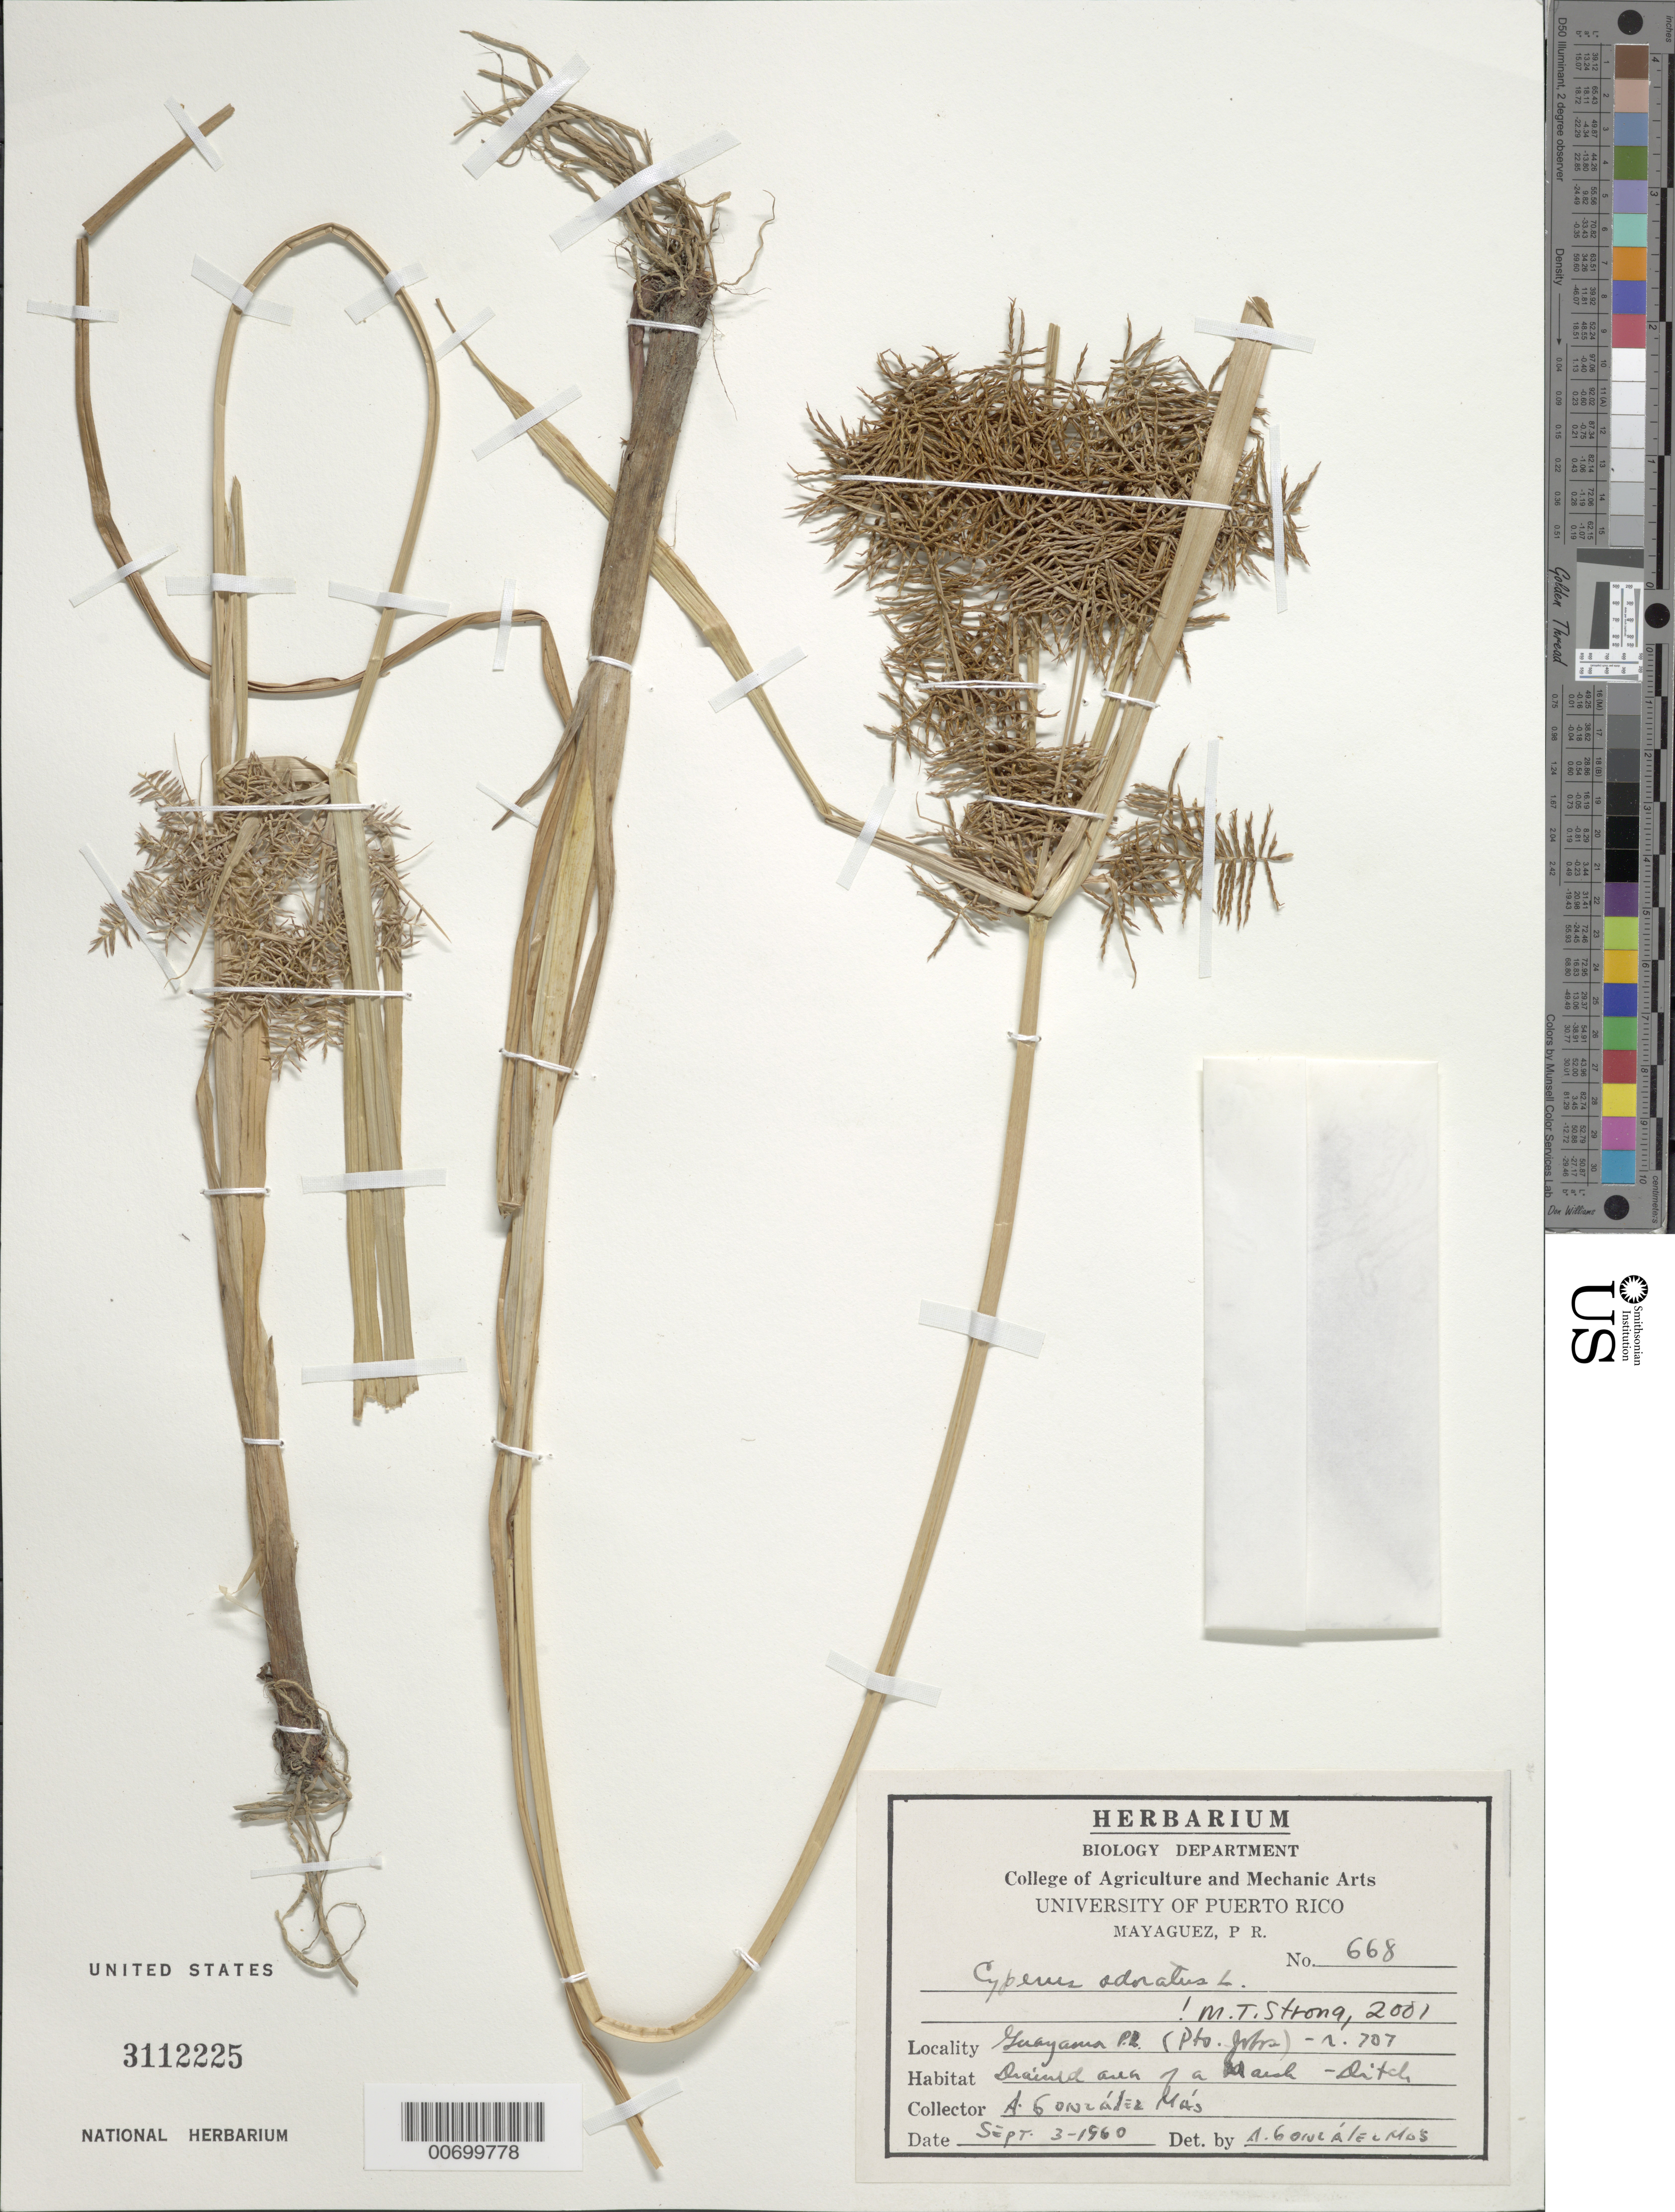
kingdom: Plantae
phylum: Tracheophyta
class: Liliopsida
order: Poales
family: Cyperaceae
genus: Cyperus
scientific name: Cyperus odoratus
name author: L.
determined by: Strong, M. T., (US), Smithsonian Institution - National Museum of Natural History (UNITED STATES)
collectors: A. González Más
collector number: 668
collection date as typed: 03 Sep 1960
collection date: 1960-09-03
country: Puerto Rico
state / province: Guayama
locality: Guayama: Pto. Jobos, Rd. 709.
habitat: Drained area of marsh; ditch.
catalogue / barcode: US 3112225